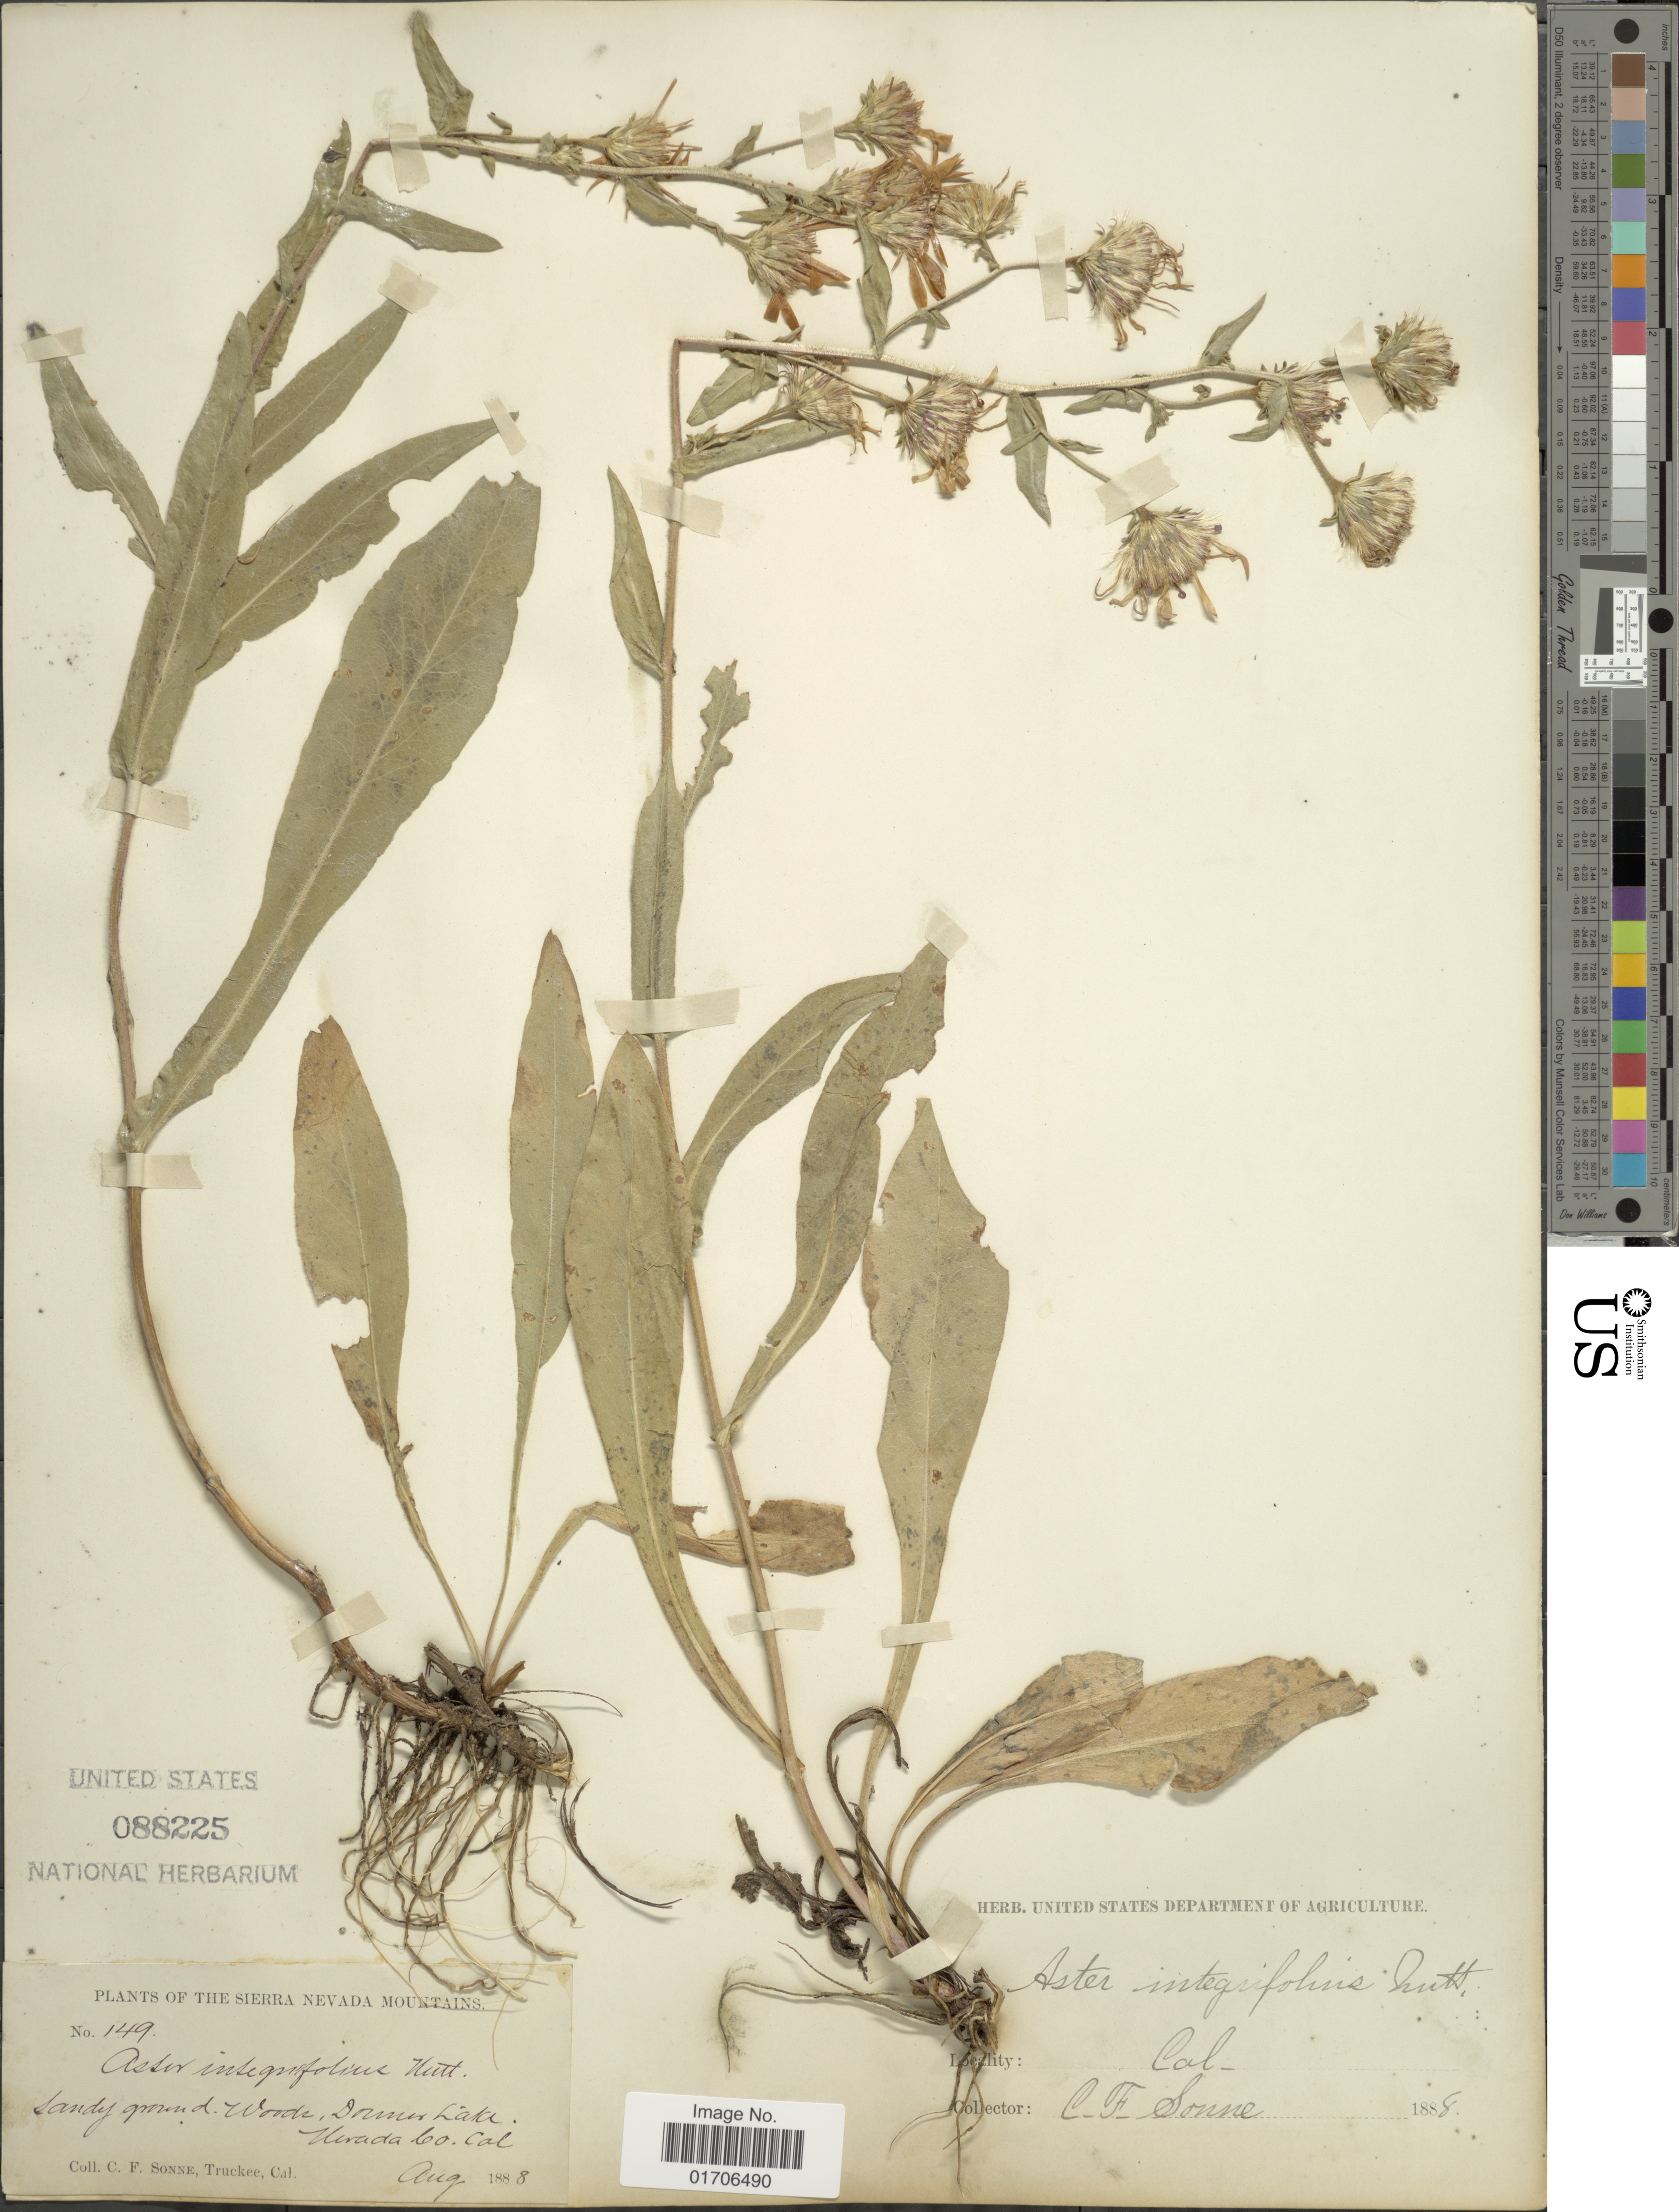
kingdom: Plantae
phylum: Tracheophyta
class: Magnoliopsida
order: Asterales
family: Asteraceae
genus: Eurybia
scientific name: Eurybia integrifolia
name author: (Nutt.) G.L. Nesom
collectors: C. Sonne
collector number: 149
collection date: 1888-08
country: United States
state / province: California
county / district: Nevada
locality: Sierra Nevada Mountains. Sandy ground. Woods, Douner Lake. Nevada Co. Cal.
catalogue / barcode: US 88225